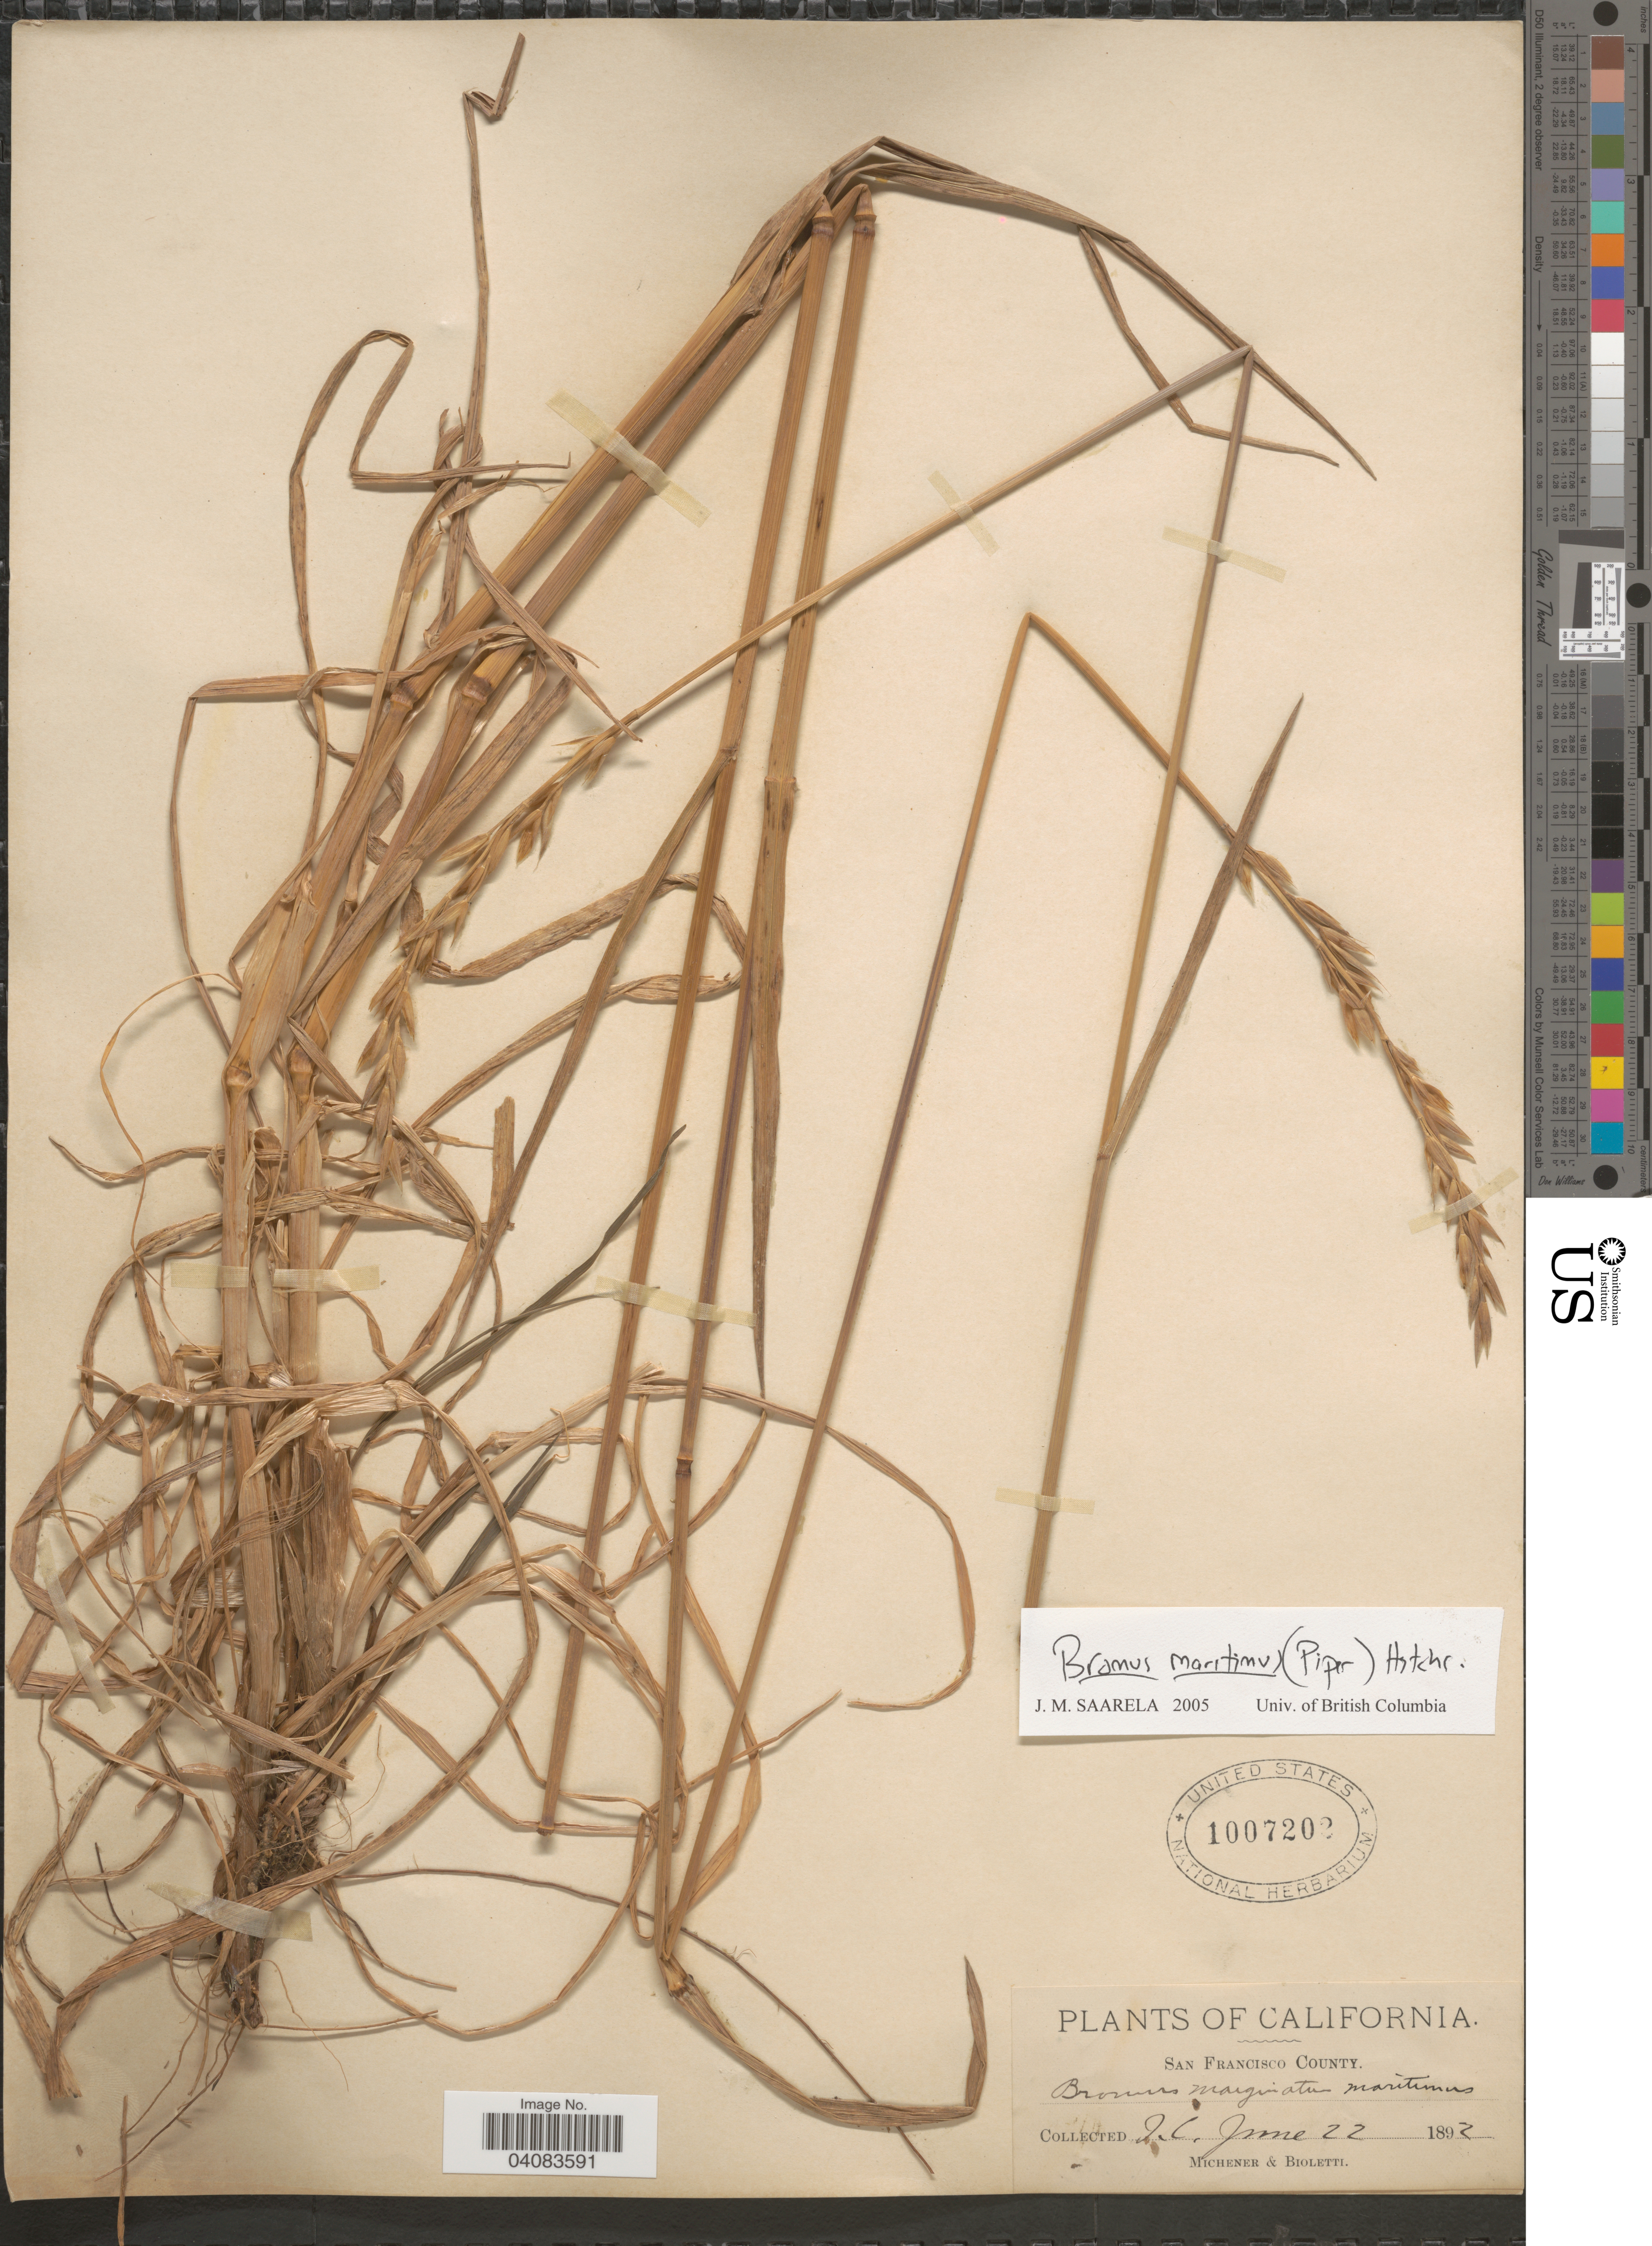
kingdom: Plantae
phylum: Tracheophyta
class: Liliopsida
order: Poales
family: Poaceae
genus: Bromus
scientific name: Bromus marginatus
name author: Nees ex Steud.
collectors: -. Michener & -- Bioletti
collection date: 1892-06-22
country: United States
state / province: California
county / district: San Francisco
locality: San Francisco County.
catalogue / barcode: US 1007202